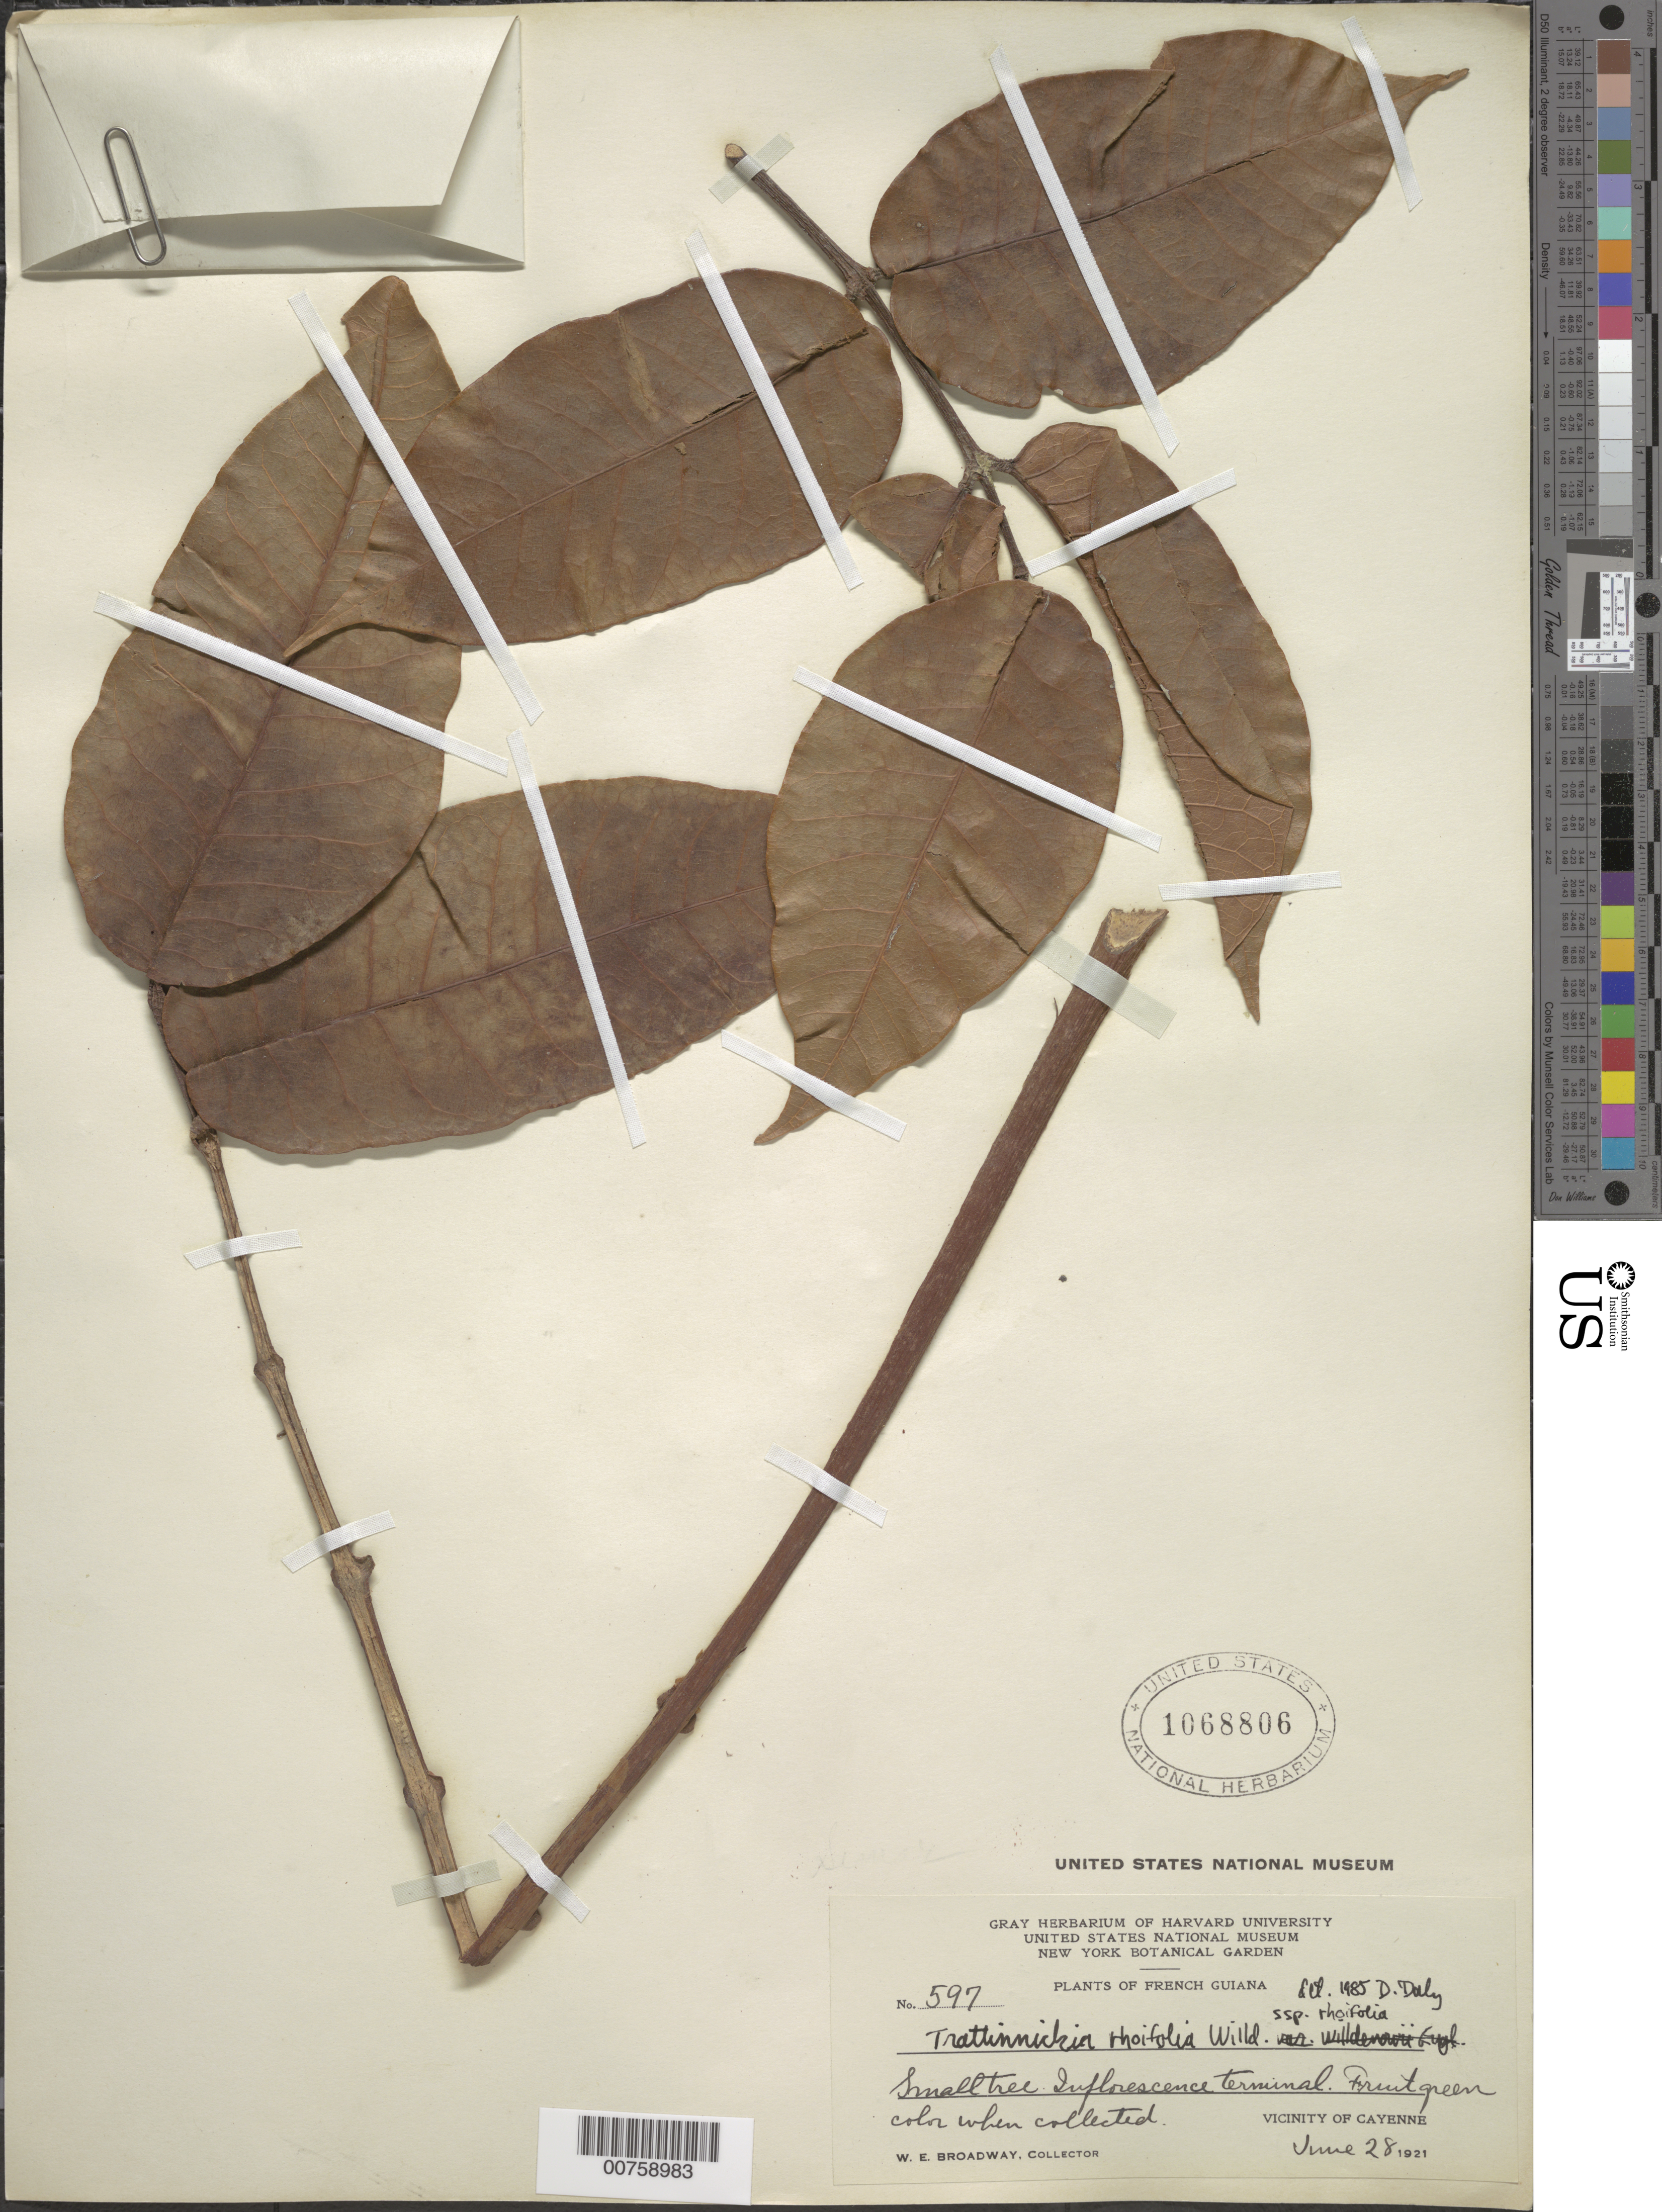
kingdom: Plantae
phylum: Tracheophyta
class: Magnoliopsida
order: Sapindales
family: Burseraceae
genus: Trattinnickia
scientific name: Trattinnickia rhoifolia subsp. rhoifolia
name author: Willd.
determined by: Daly, D. C.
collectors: W. E. Broadway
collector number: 597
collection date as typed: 28-Jun-21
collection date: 1921-06-28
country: French Guiana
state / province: Cayenne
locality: Cayenne, vic.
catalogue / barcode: US 1068806